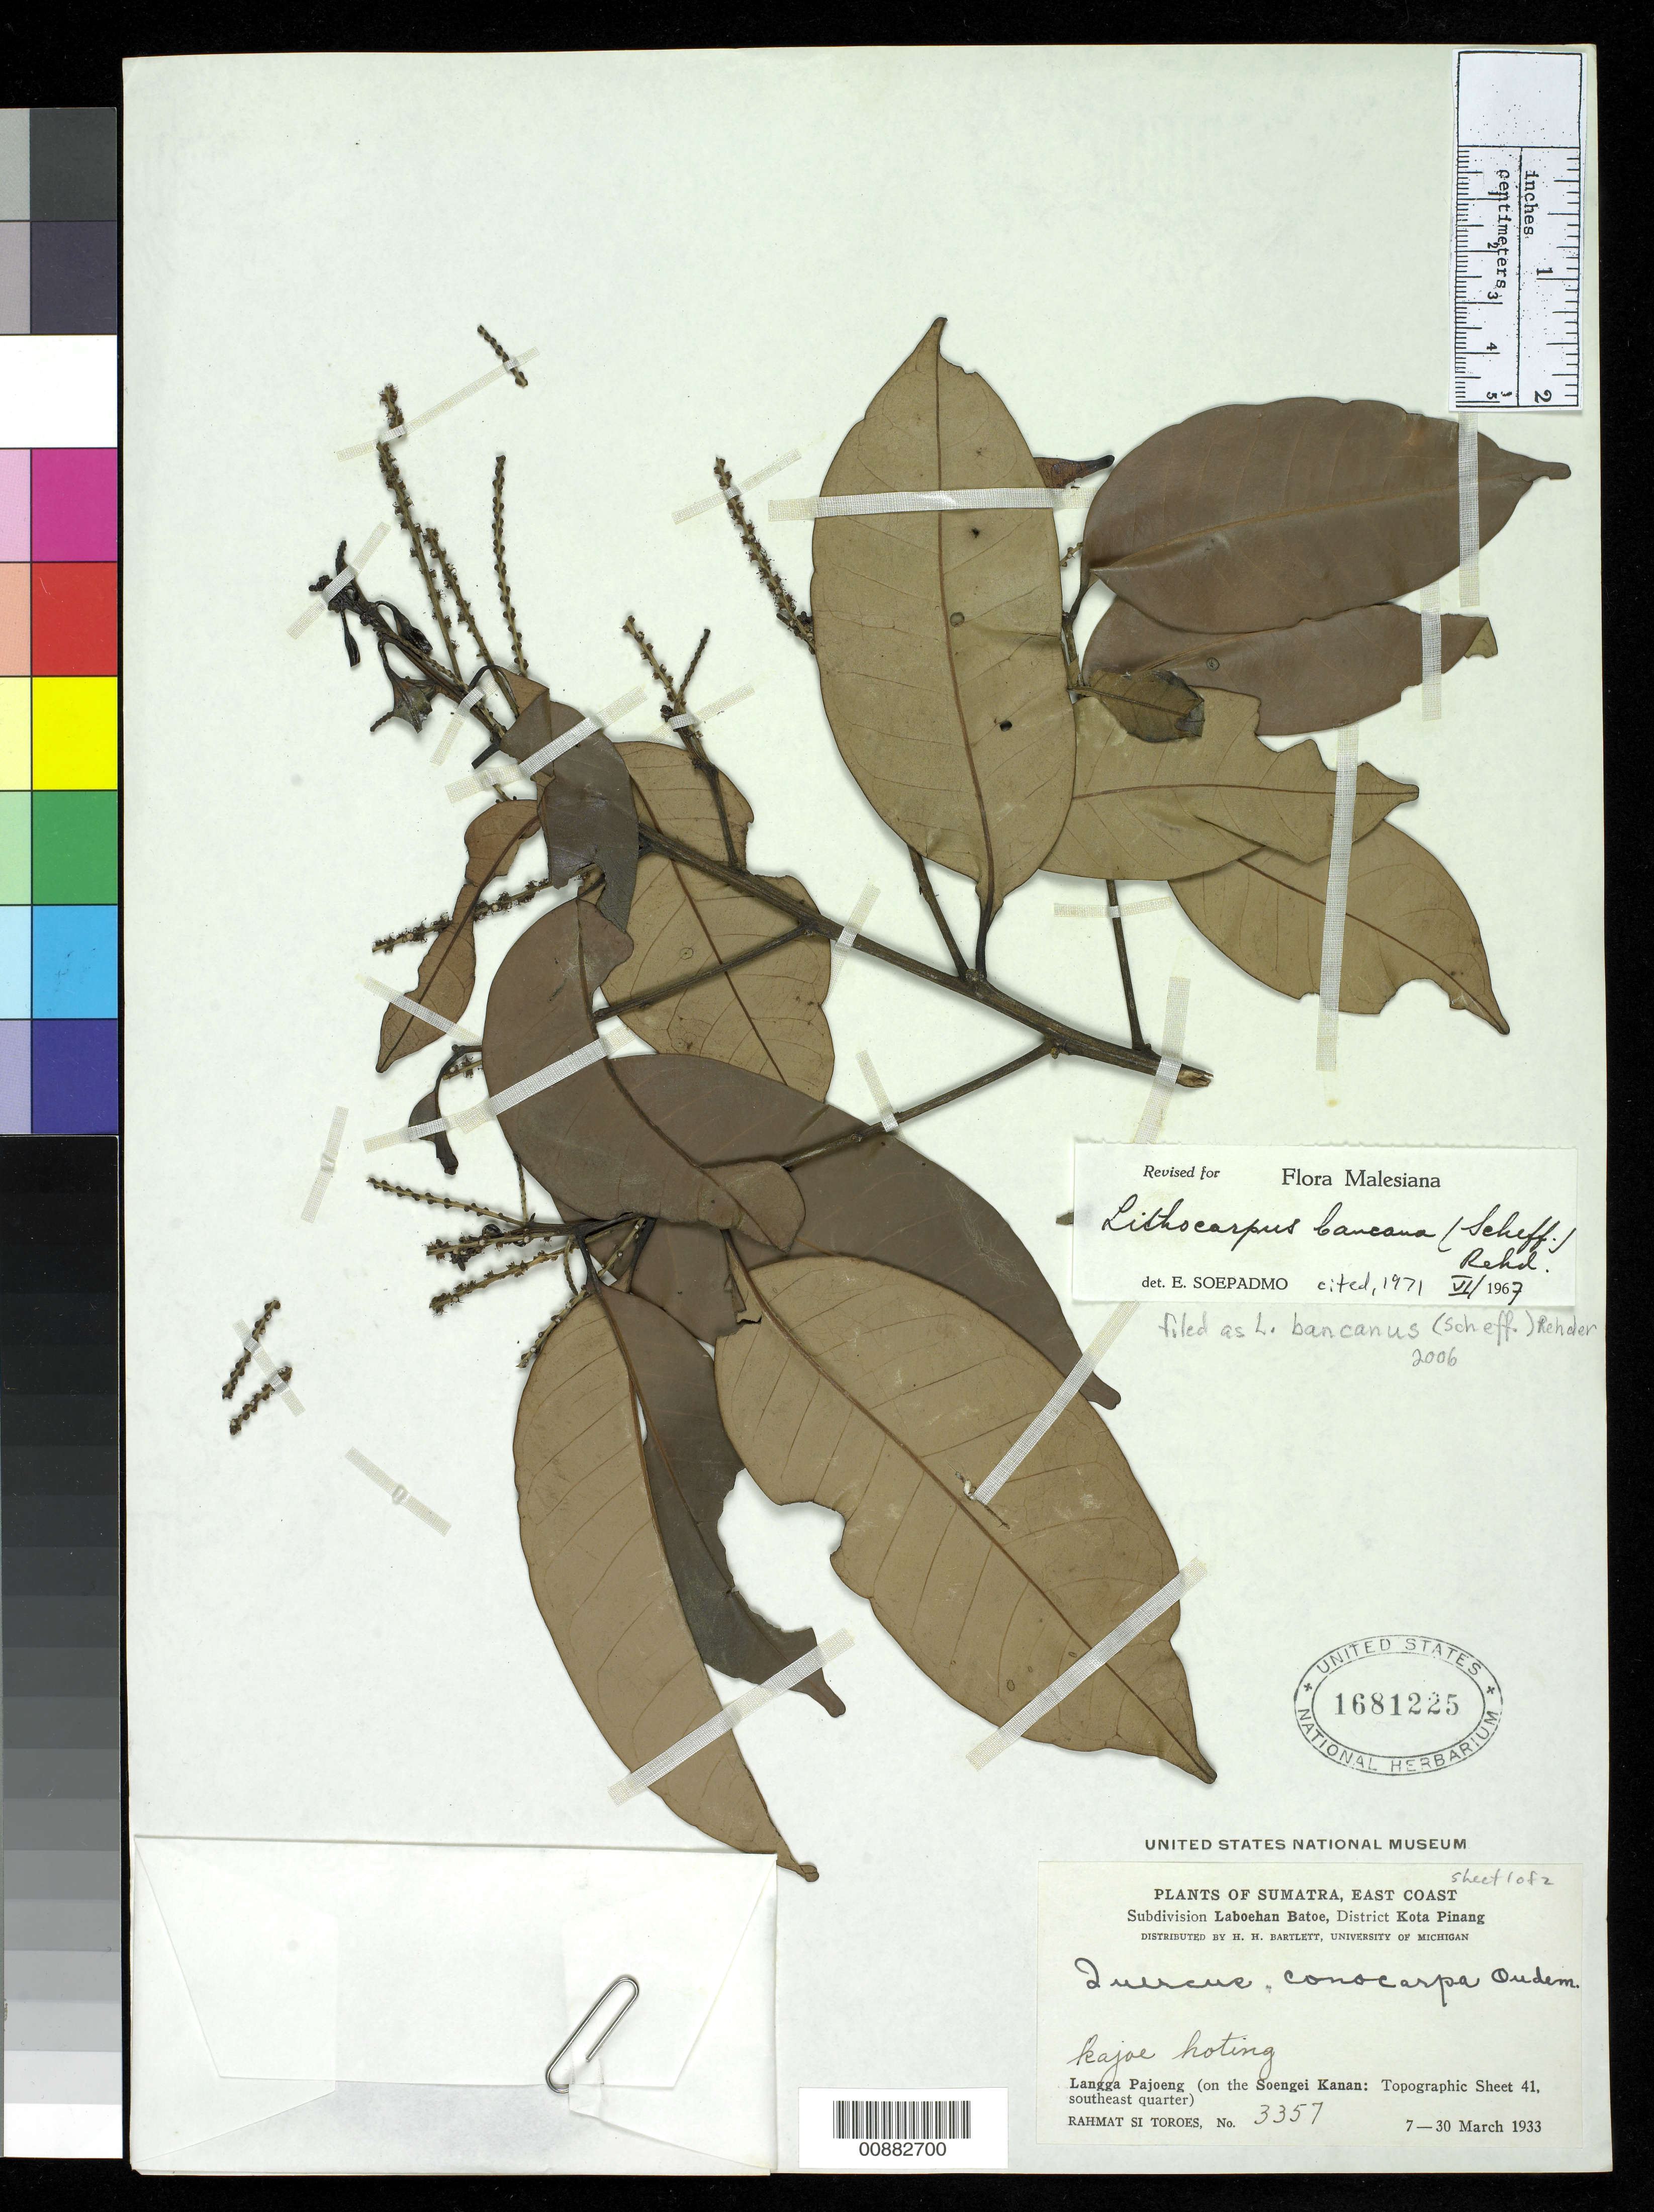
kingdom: Plantae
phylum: Tracheophyta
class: Magnoliopsida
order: Fagales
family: Fagaceae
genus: Lithocarpus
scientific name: Lithocarpus bancanus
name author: (Scheff.) Rehder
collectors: Rahmat Si Boeea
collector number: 3357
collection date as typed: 07 Mar 1933 to 30 Mar 1933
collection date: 1933-03-07/1933-03-30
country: Indonesia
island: Sumatra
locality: Kota Pinang district, Laboehan Batoe subdivision, E coast, Langga Pajoeng (on the Soengei Kanan: topographic sheet 41, southeast quarter)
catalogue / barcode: US 1681225